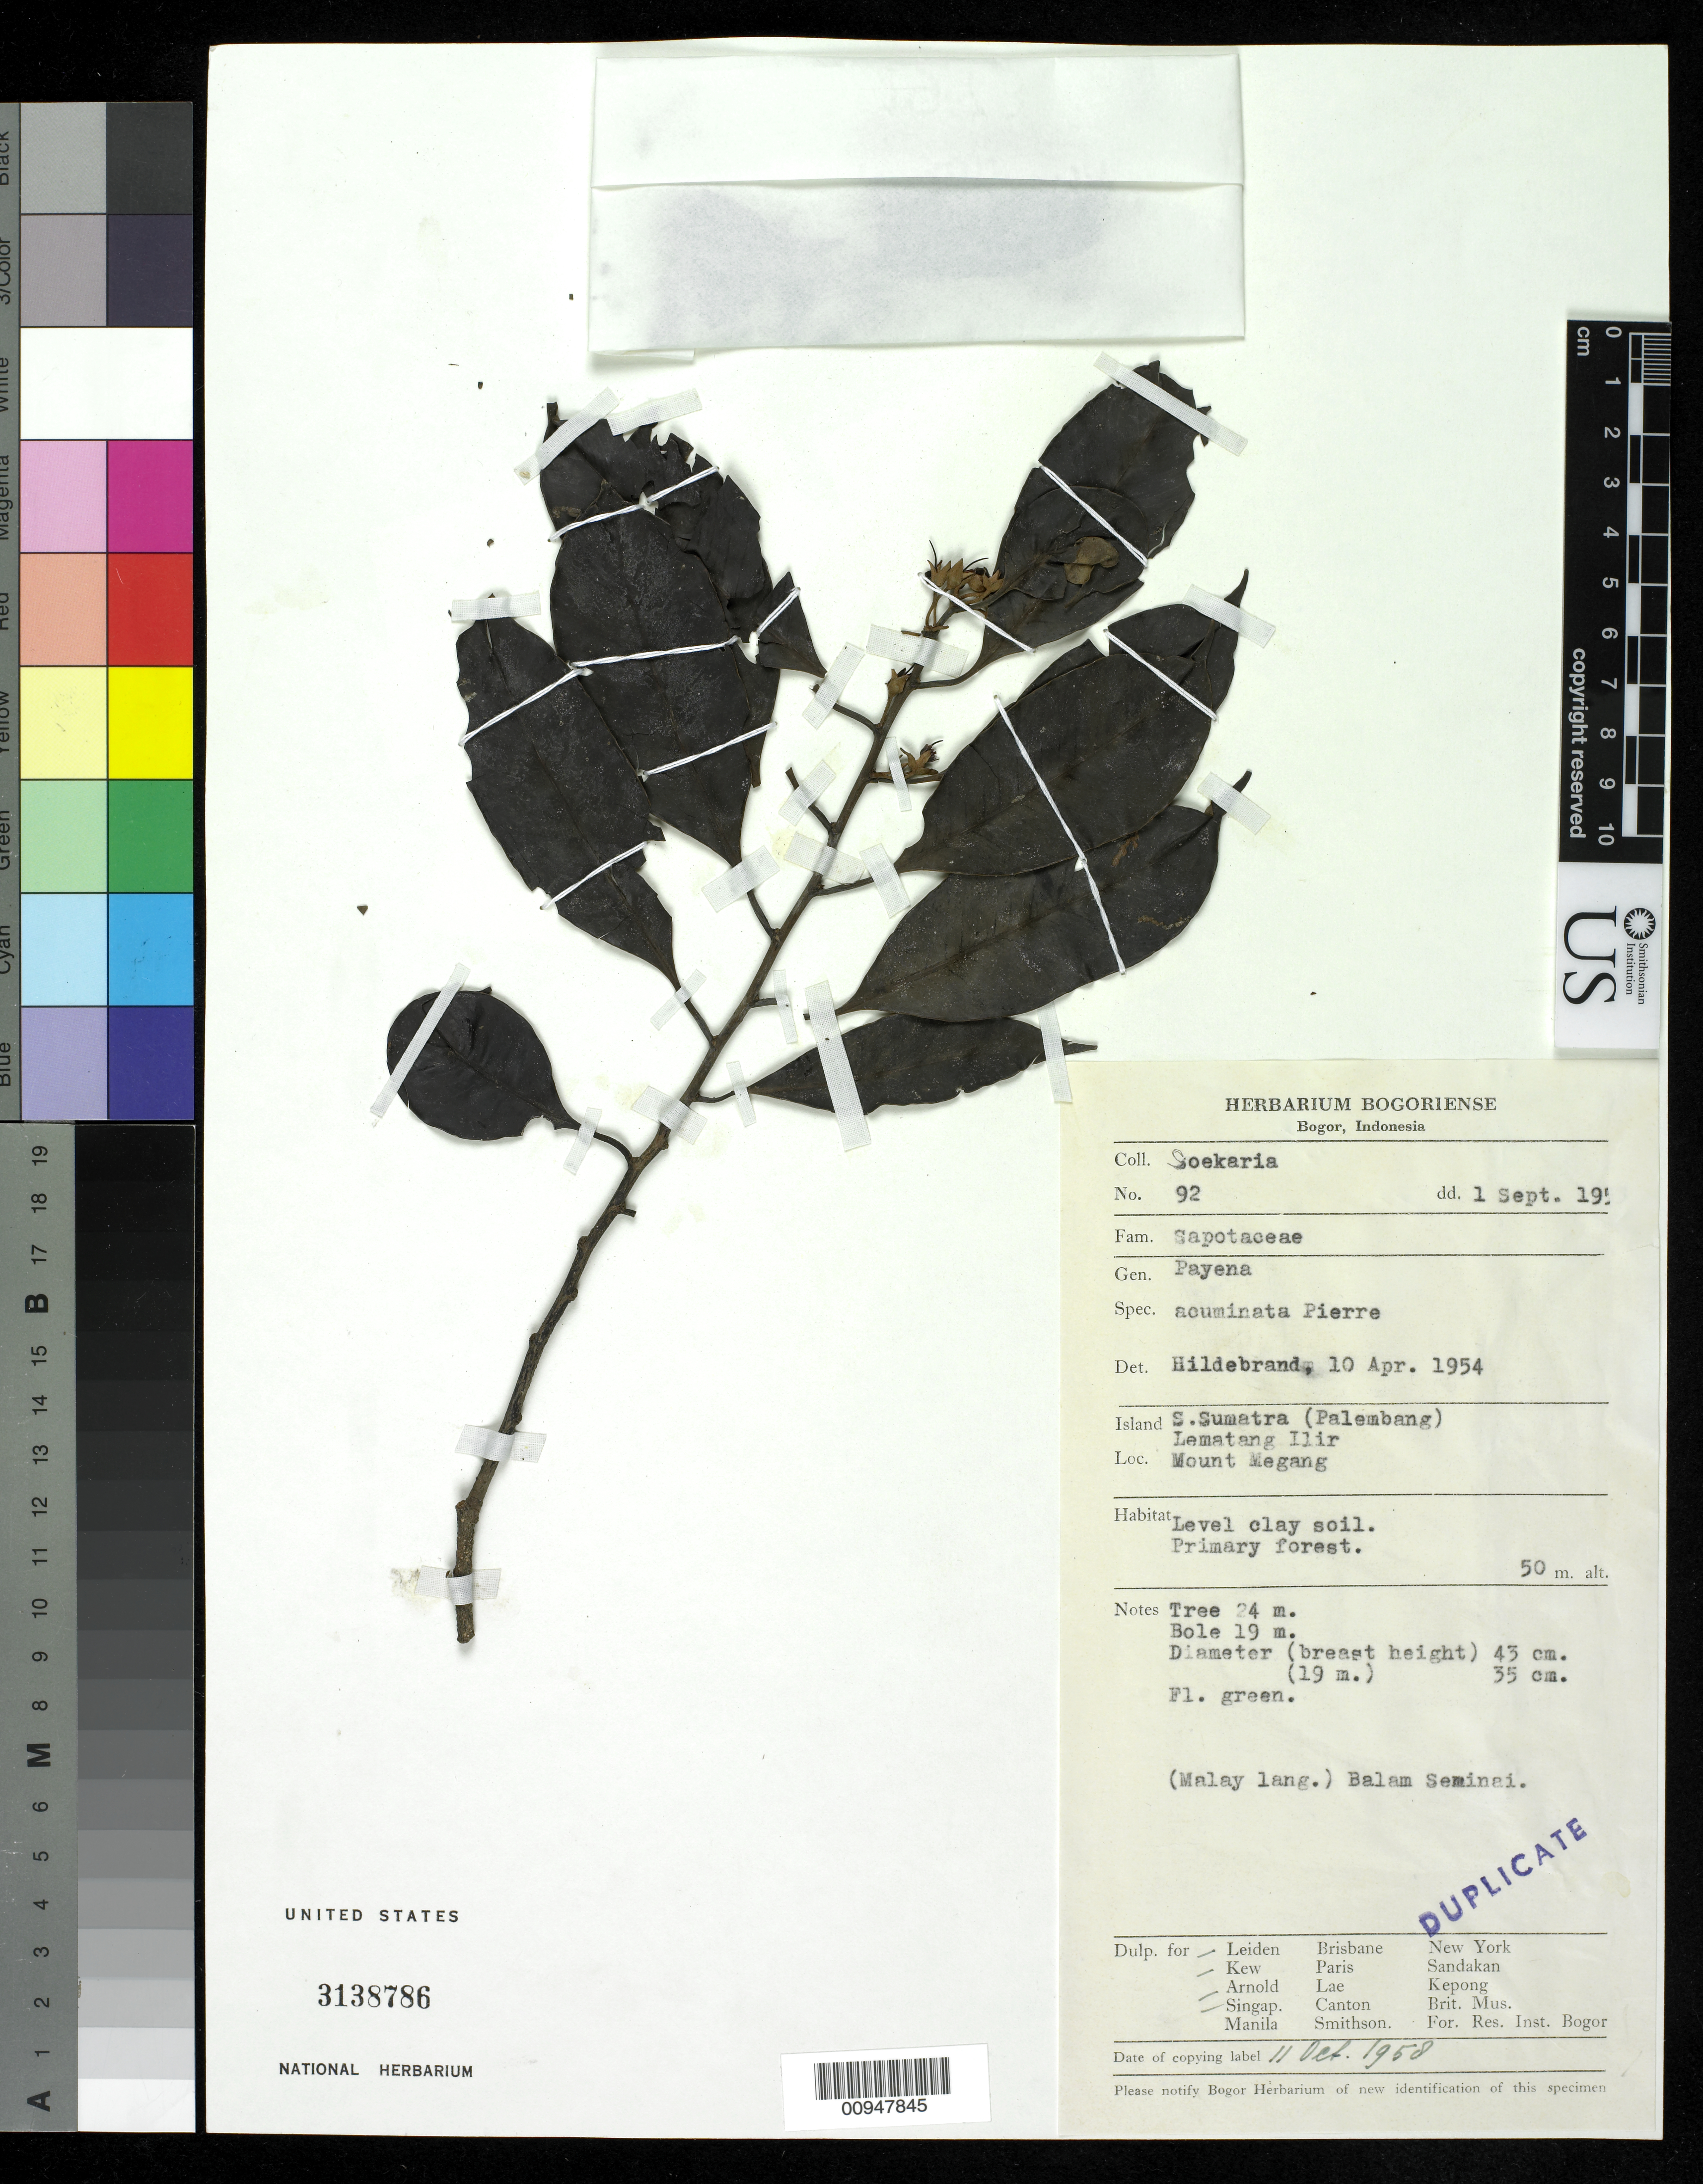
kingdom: Plantae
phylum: Tracheophyta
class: Magnoliopsida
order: Ericales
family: Sapotaceae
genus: Payena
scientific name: Payena acuminata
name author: (Blume) Pierre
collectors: Soekaria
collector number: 92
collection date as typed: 01 Sep 1950 to 01 Sep 1953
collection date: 1950-09-01/1953-09-01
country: Indonesia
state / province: Sumatra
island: Sumatra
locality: Mt. Megang, S. Sumatra (Palembang)Lamatang Ilir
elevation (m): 50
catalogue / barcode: US 3138786